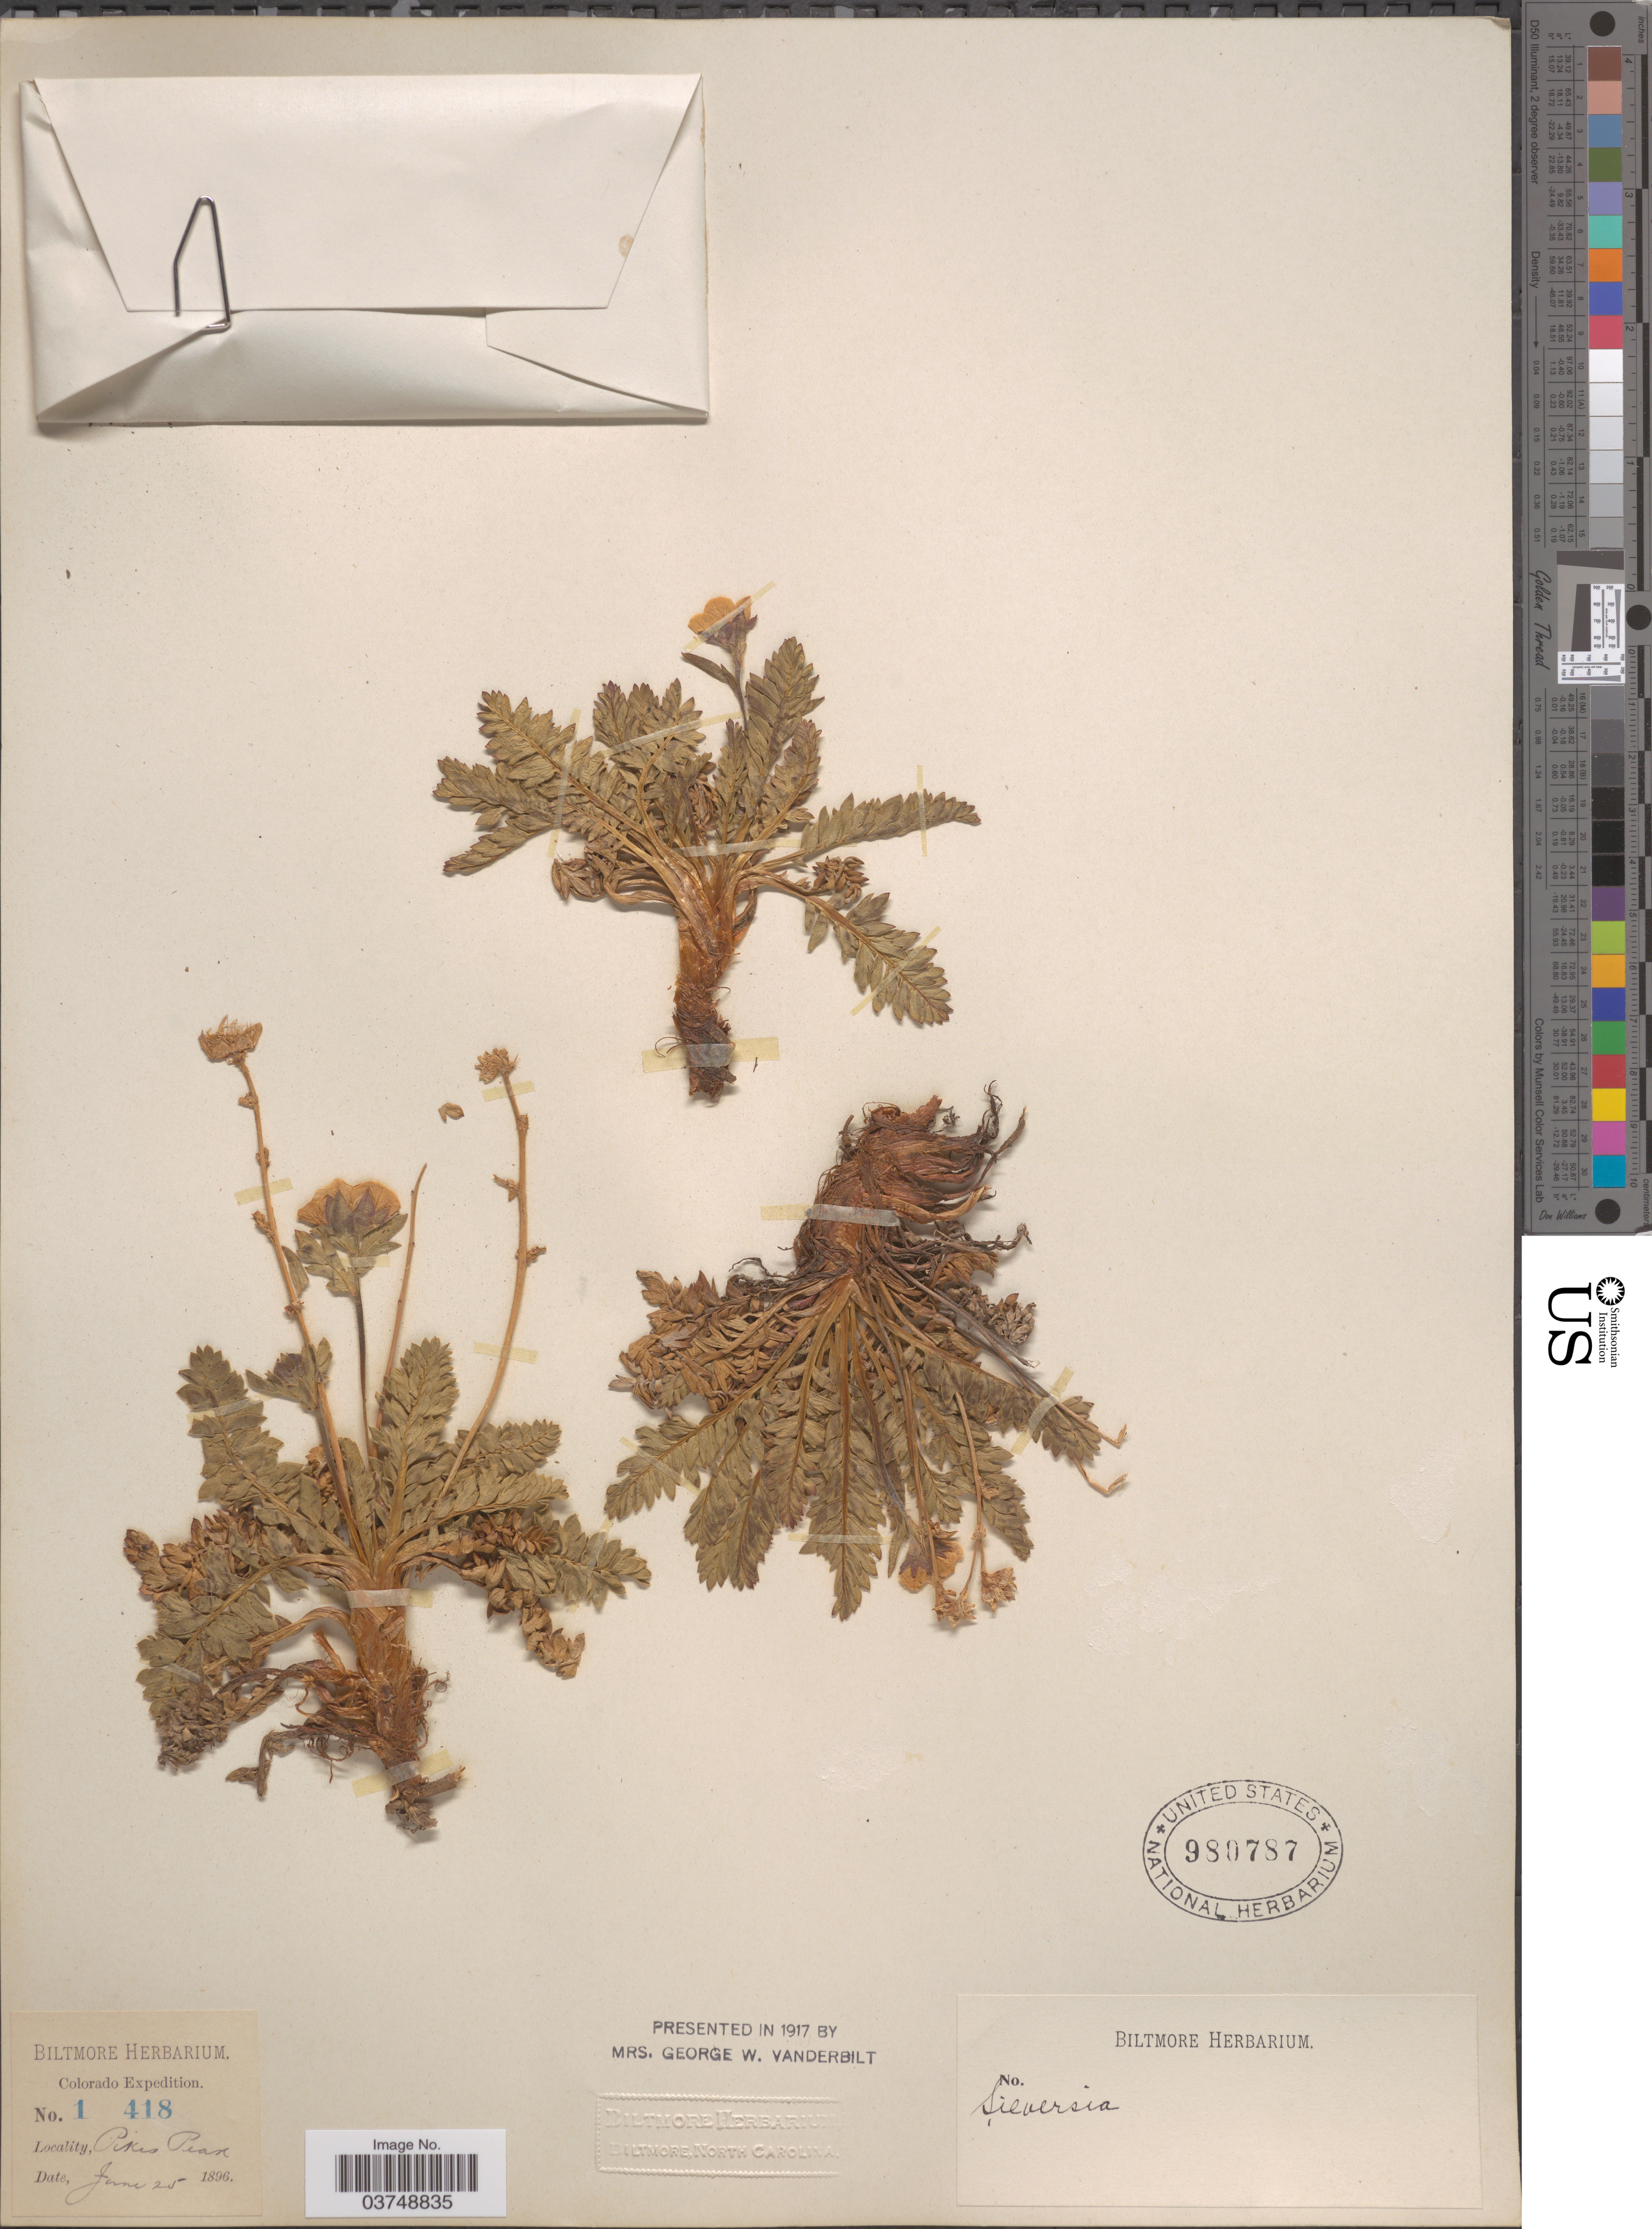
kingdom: Plantae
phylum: Tracheophyta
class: Magnoliopsida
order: Rosales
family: Rosaceae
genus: Geum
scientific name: Geum rossii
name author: (R. Br.) Ser.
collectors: ex herb. Biltmore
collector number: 1418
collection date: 1896-06-25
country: United States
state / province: Colorado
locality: Pikes Peak.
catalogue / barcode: US 980787